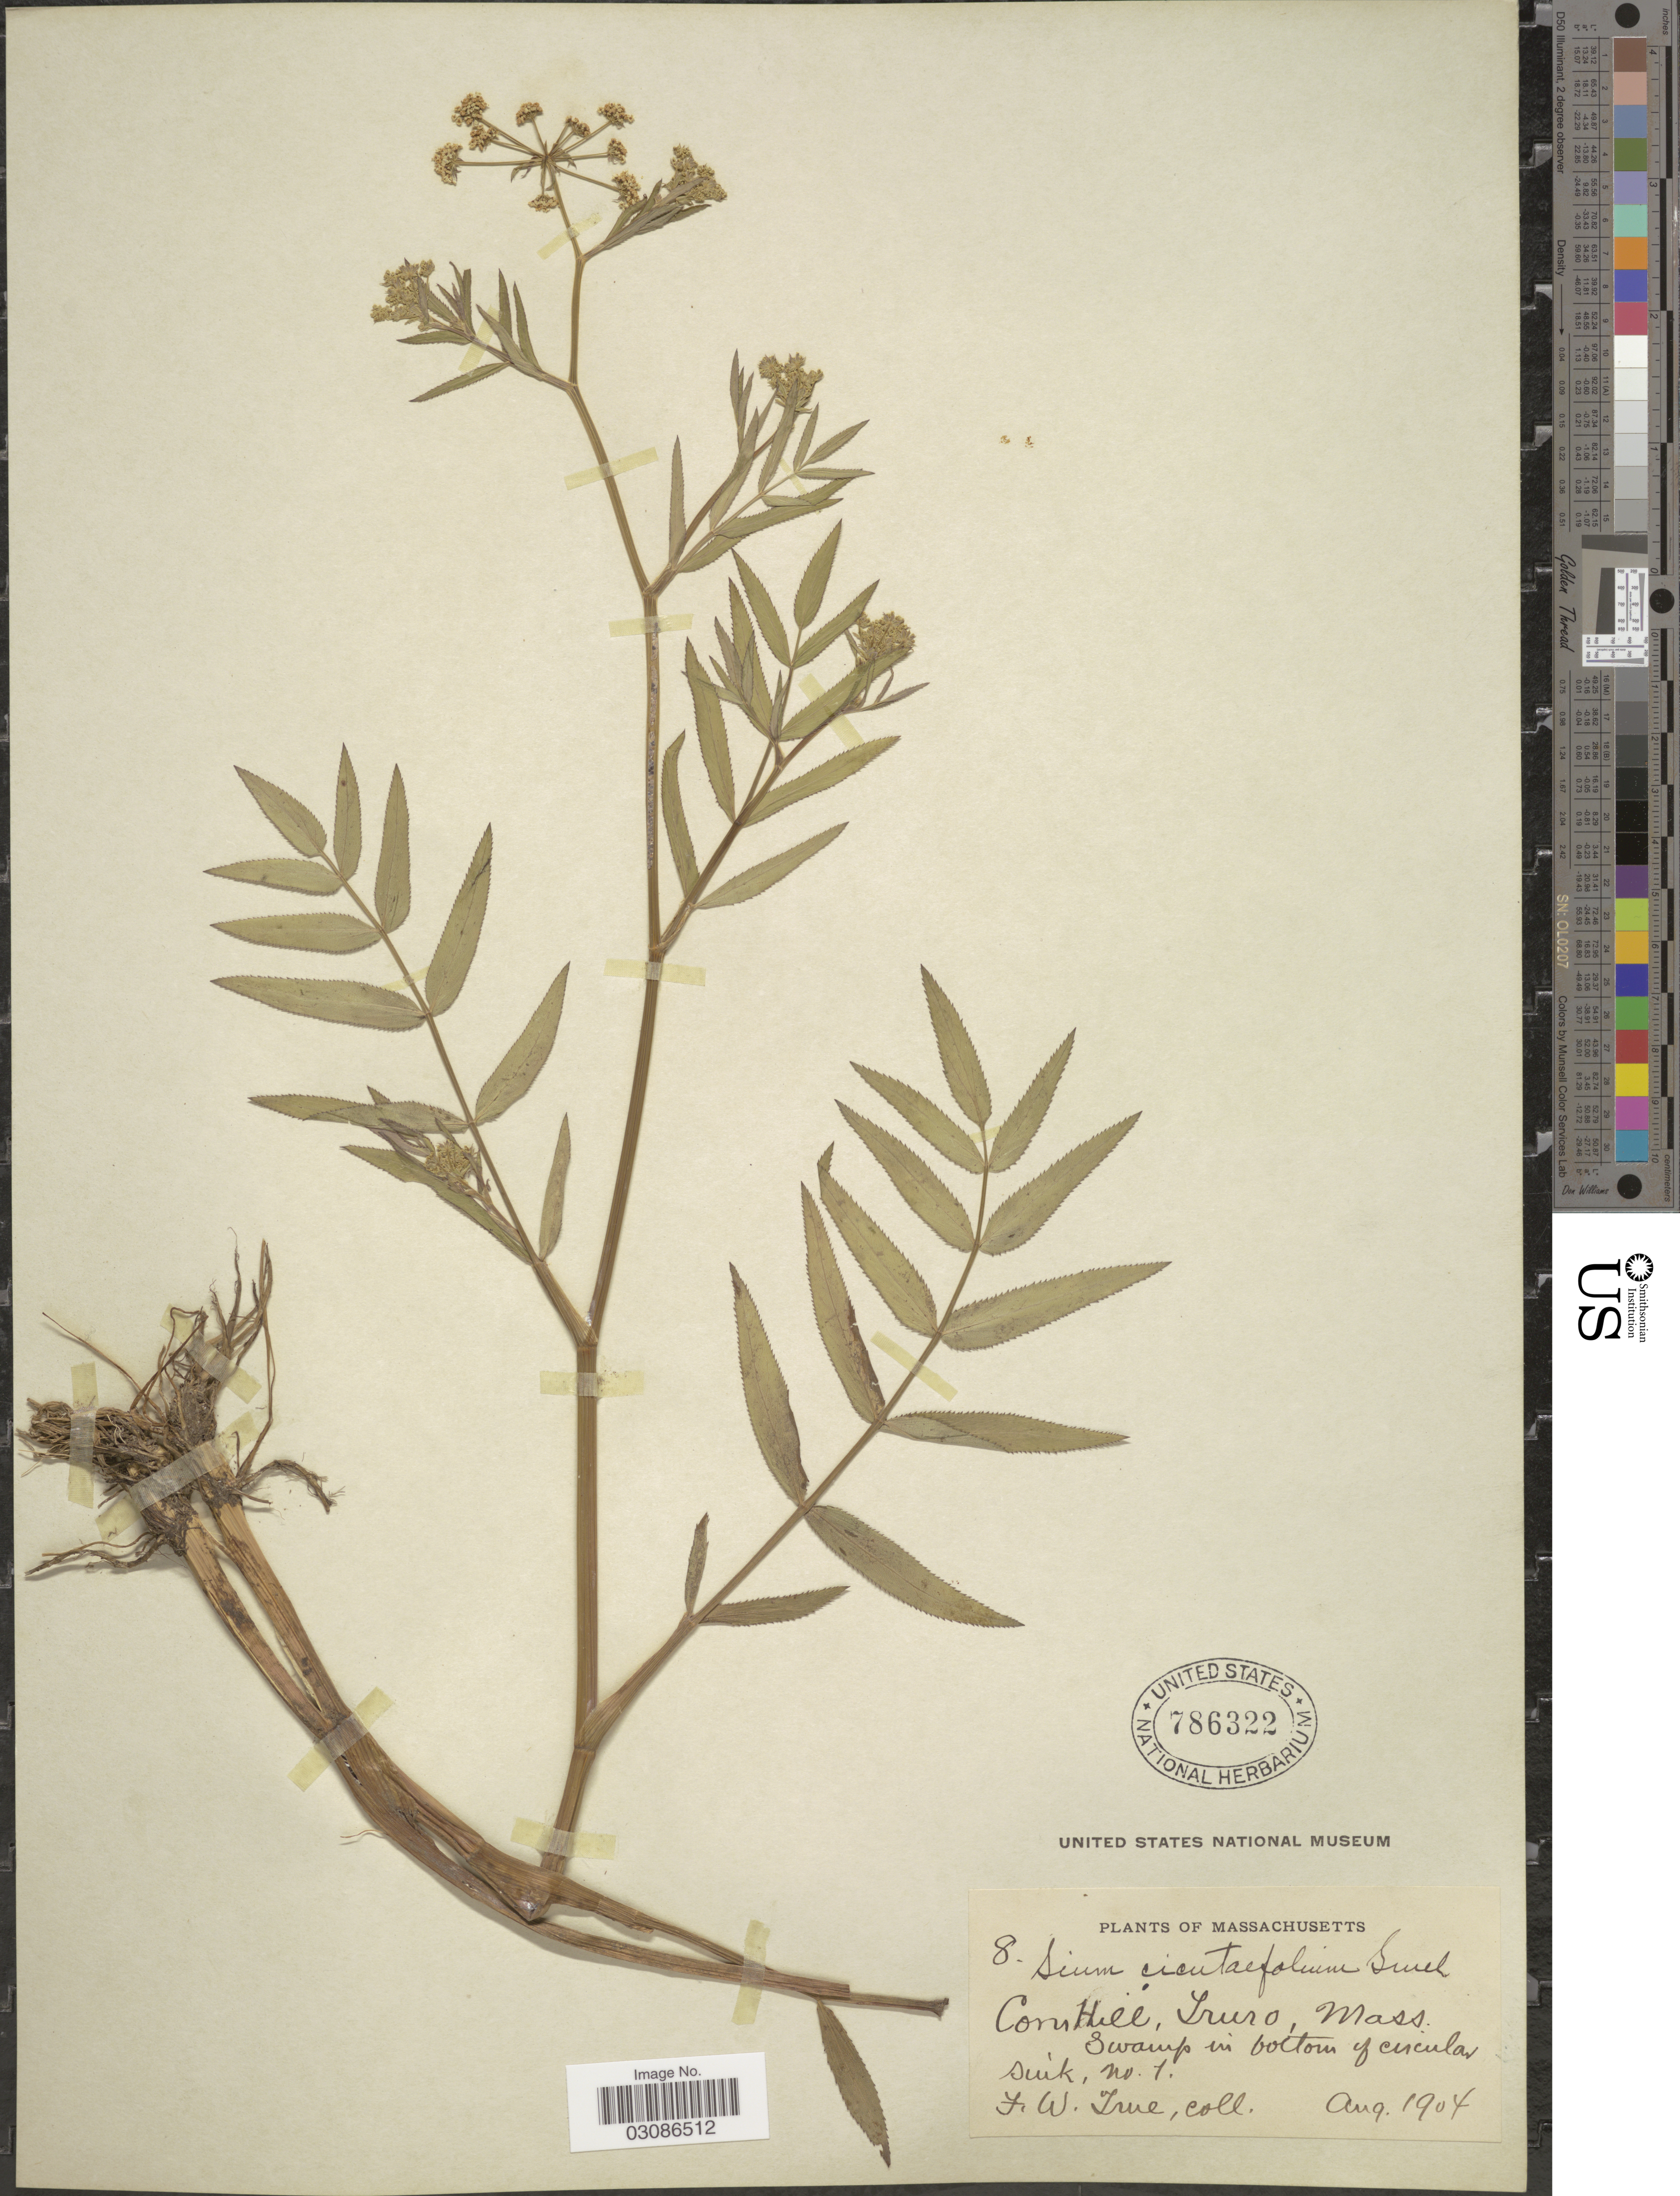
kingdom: Plantae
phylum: Tracheophyta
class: Magnoliopsida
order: Apiales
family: Apiaceae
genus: Sium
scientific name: Sium suave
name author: Walter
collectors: F. True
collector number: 8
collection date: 1904-08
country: United States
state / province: Massachusetts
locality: Corn Hill, Truro, Mass.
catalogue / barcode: US 786322